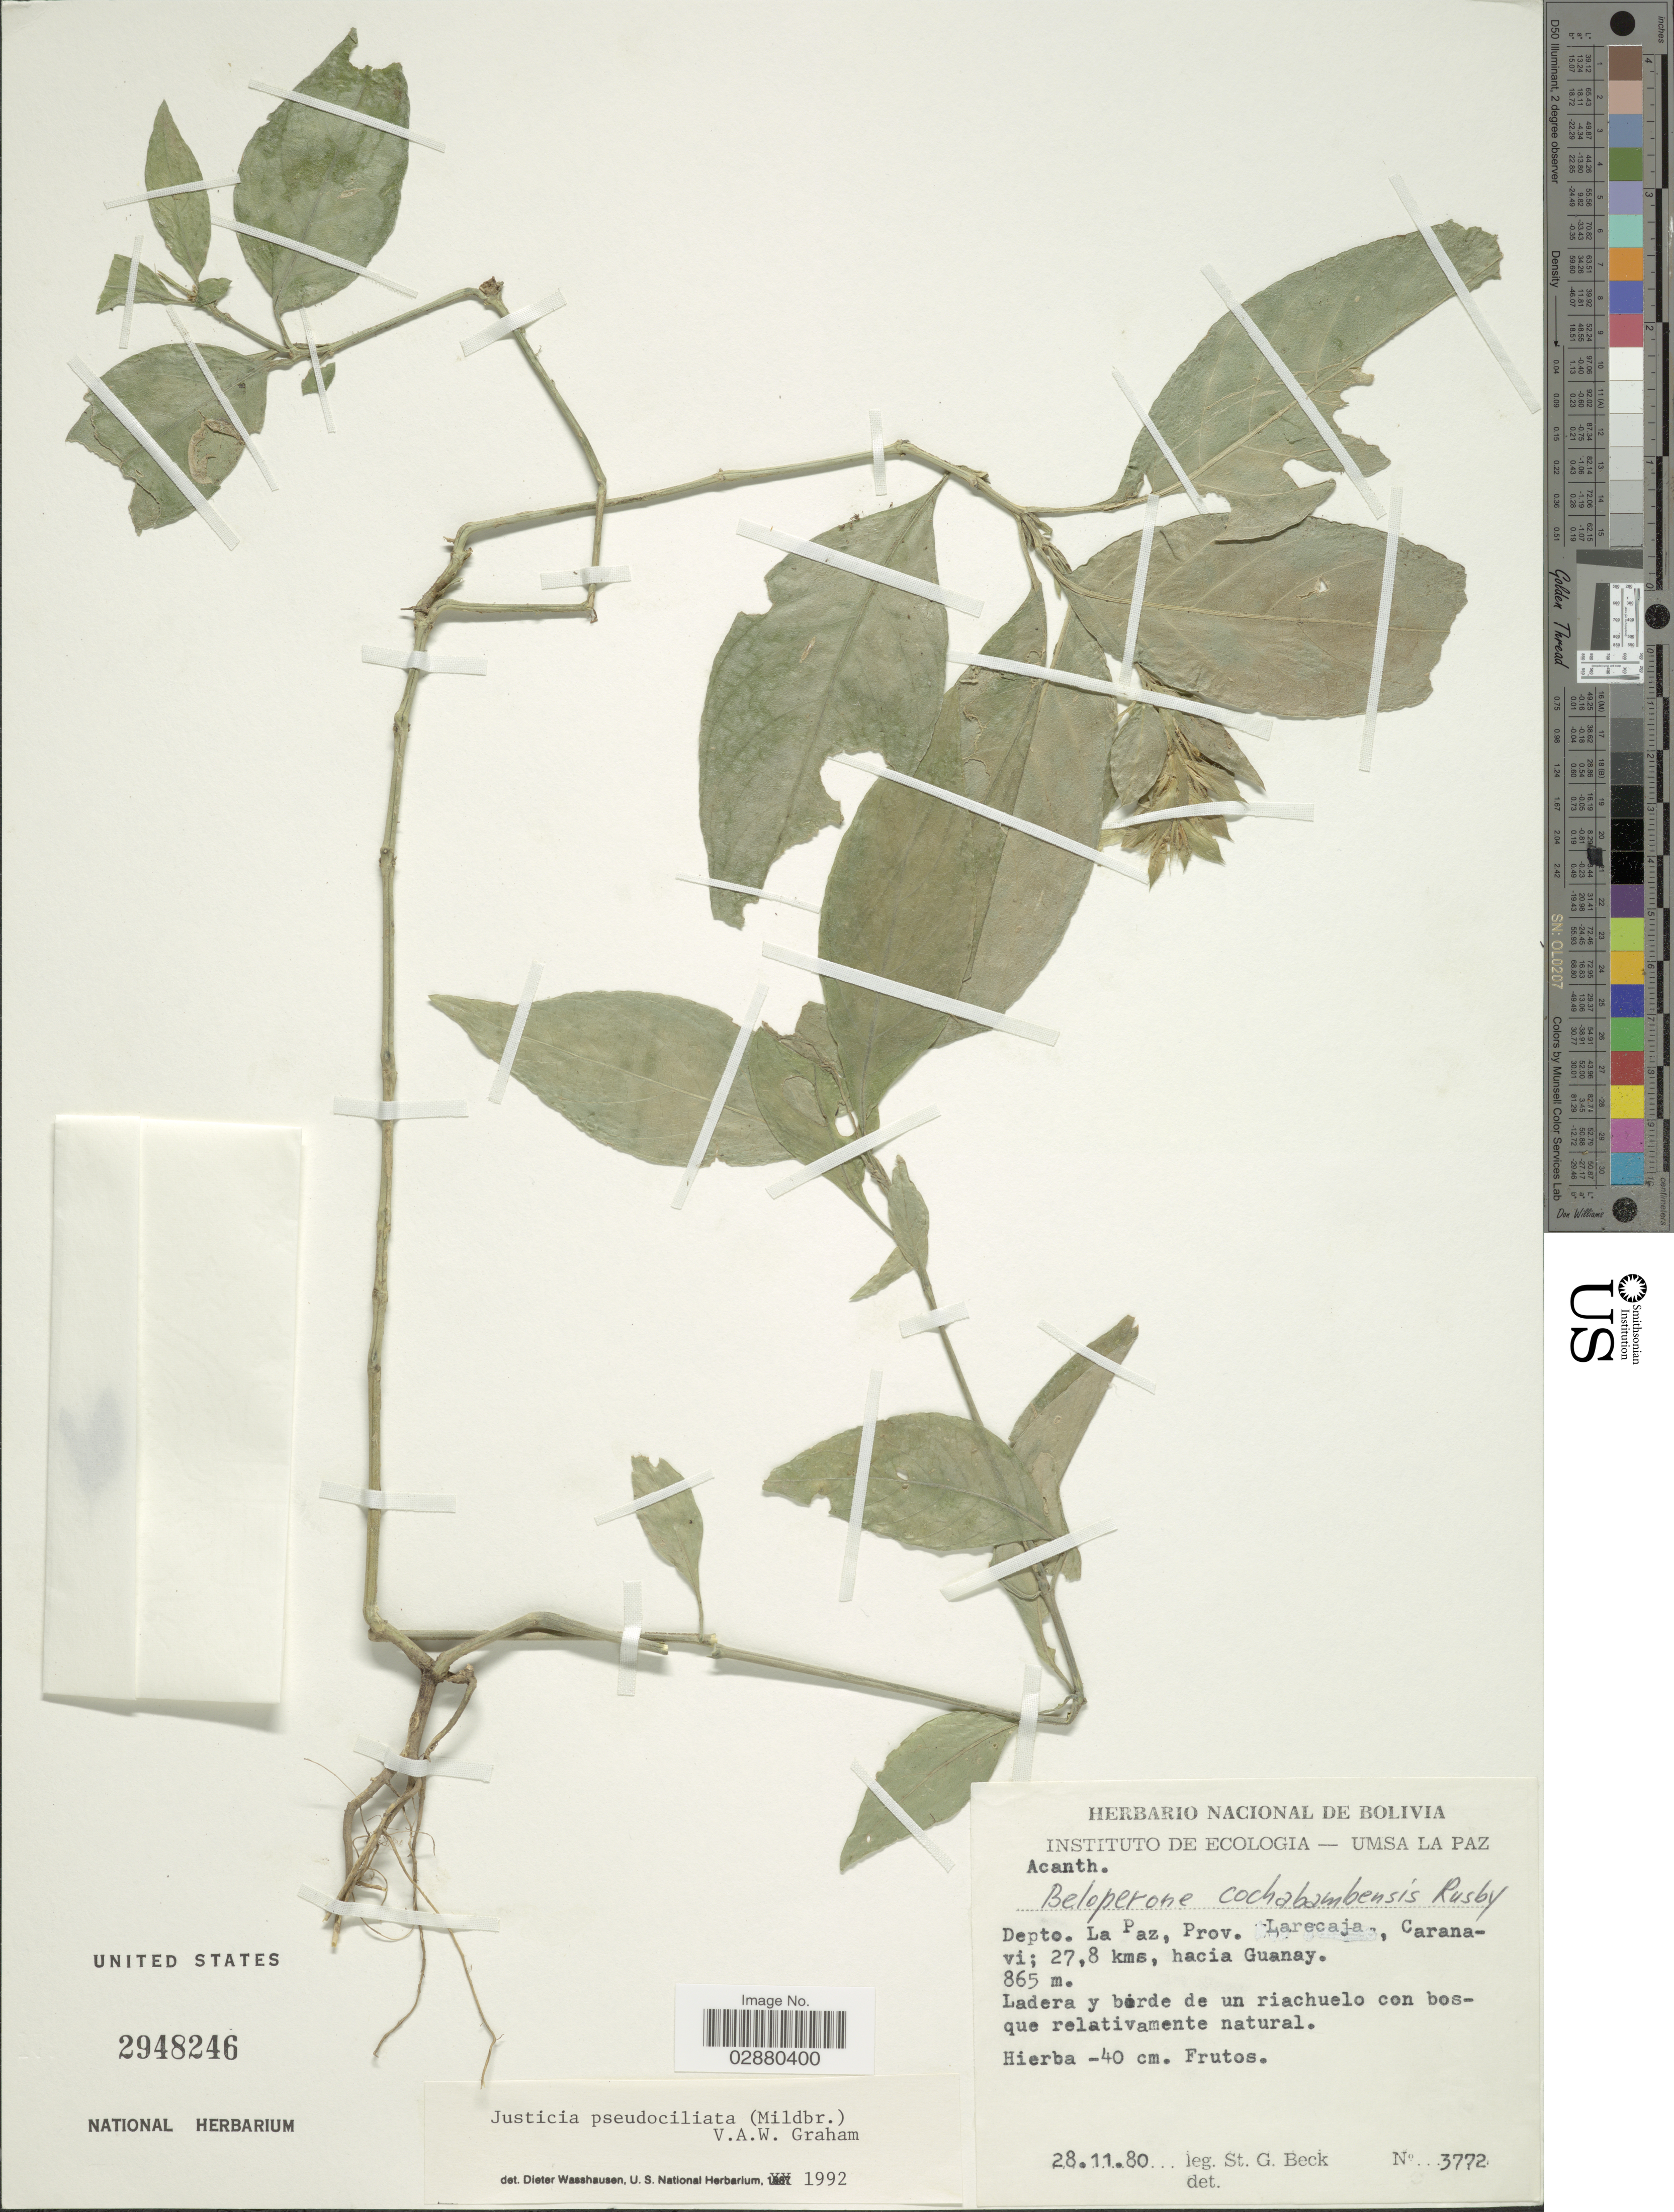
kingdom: Plantae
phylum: Tracheophyta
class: Magnoliopsida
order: Lamiales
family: Acanthaceae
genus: Justicia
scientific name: Justicia ramulosa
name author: (Morong) V.A.W. Graham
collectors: S. G. Beck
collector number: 3772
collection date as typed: Transcribed d/m/y: 28/11/80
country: Bolivia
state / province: La Paz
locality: Depto. La Paz, Prov. Larecaja, Caranavi; 27.8 kms, hacia Guanay.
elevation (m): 865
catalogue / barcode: US 2948246